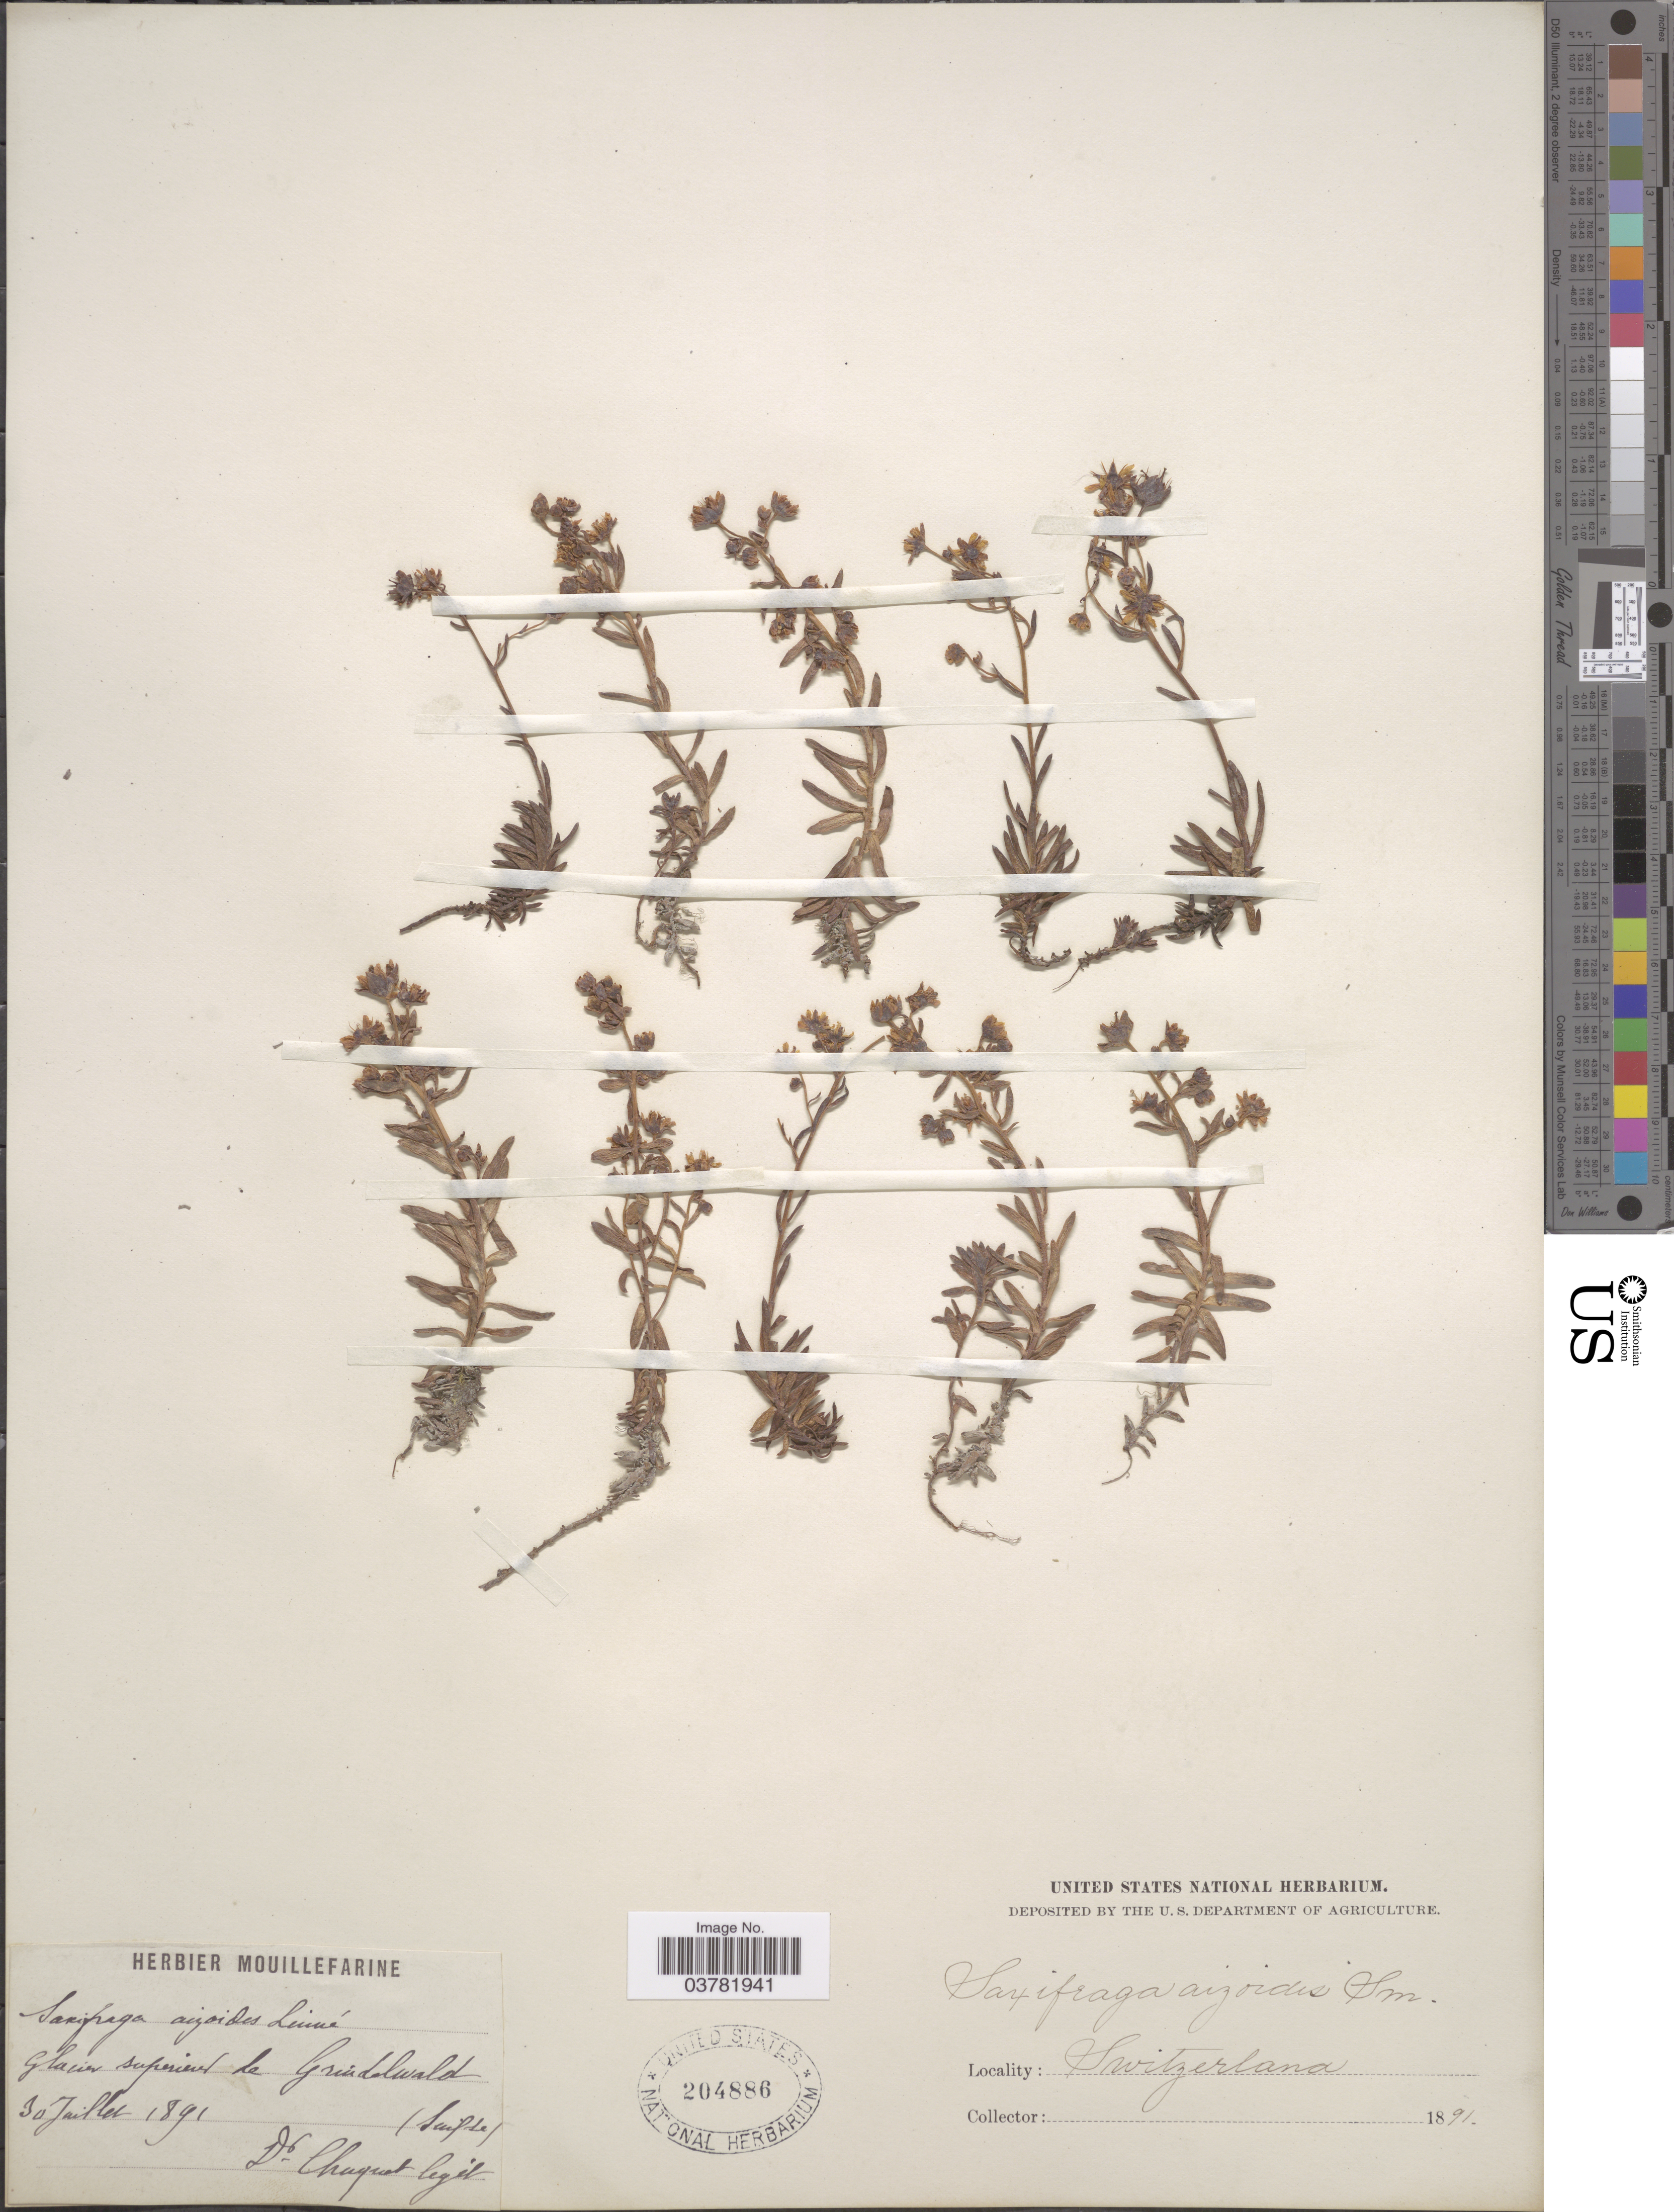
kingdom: Plantae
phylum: Tracheophyta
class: Magnoliopsida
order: Saxifragales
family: Saxifragaceae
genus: Saxifraga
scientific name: Saxifraga aizoides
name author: L.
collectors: Chagrat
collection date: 1891-07-30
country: Switzerland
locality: Glacier superieur de Griedelwald. (Suisse).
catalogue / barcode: US 204886